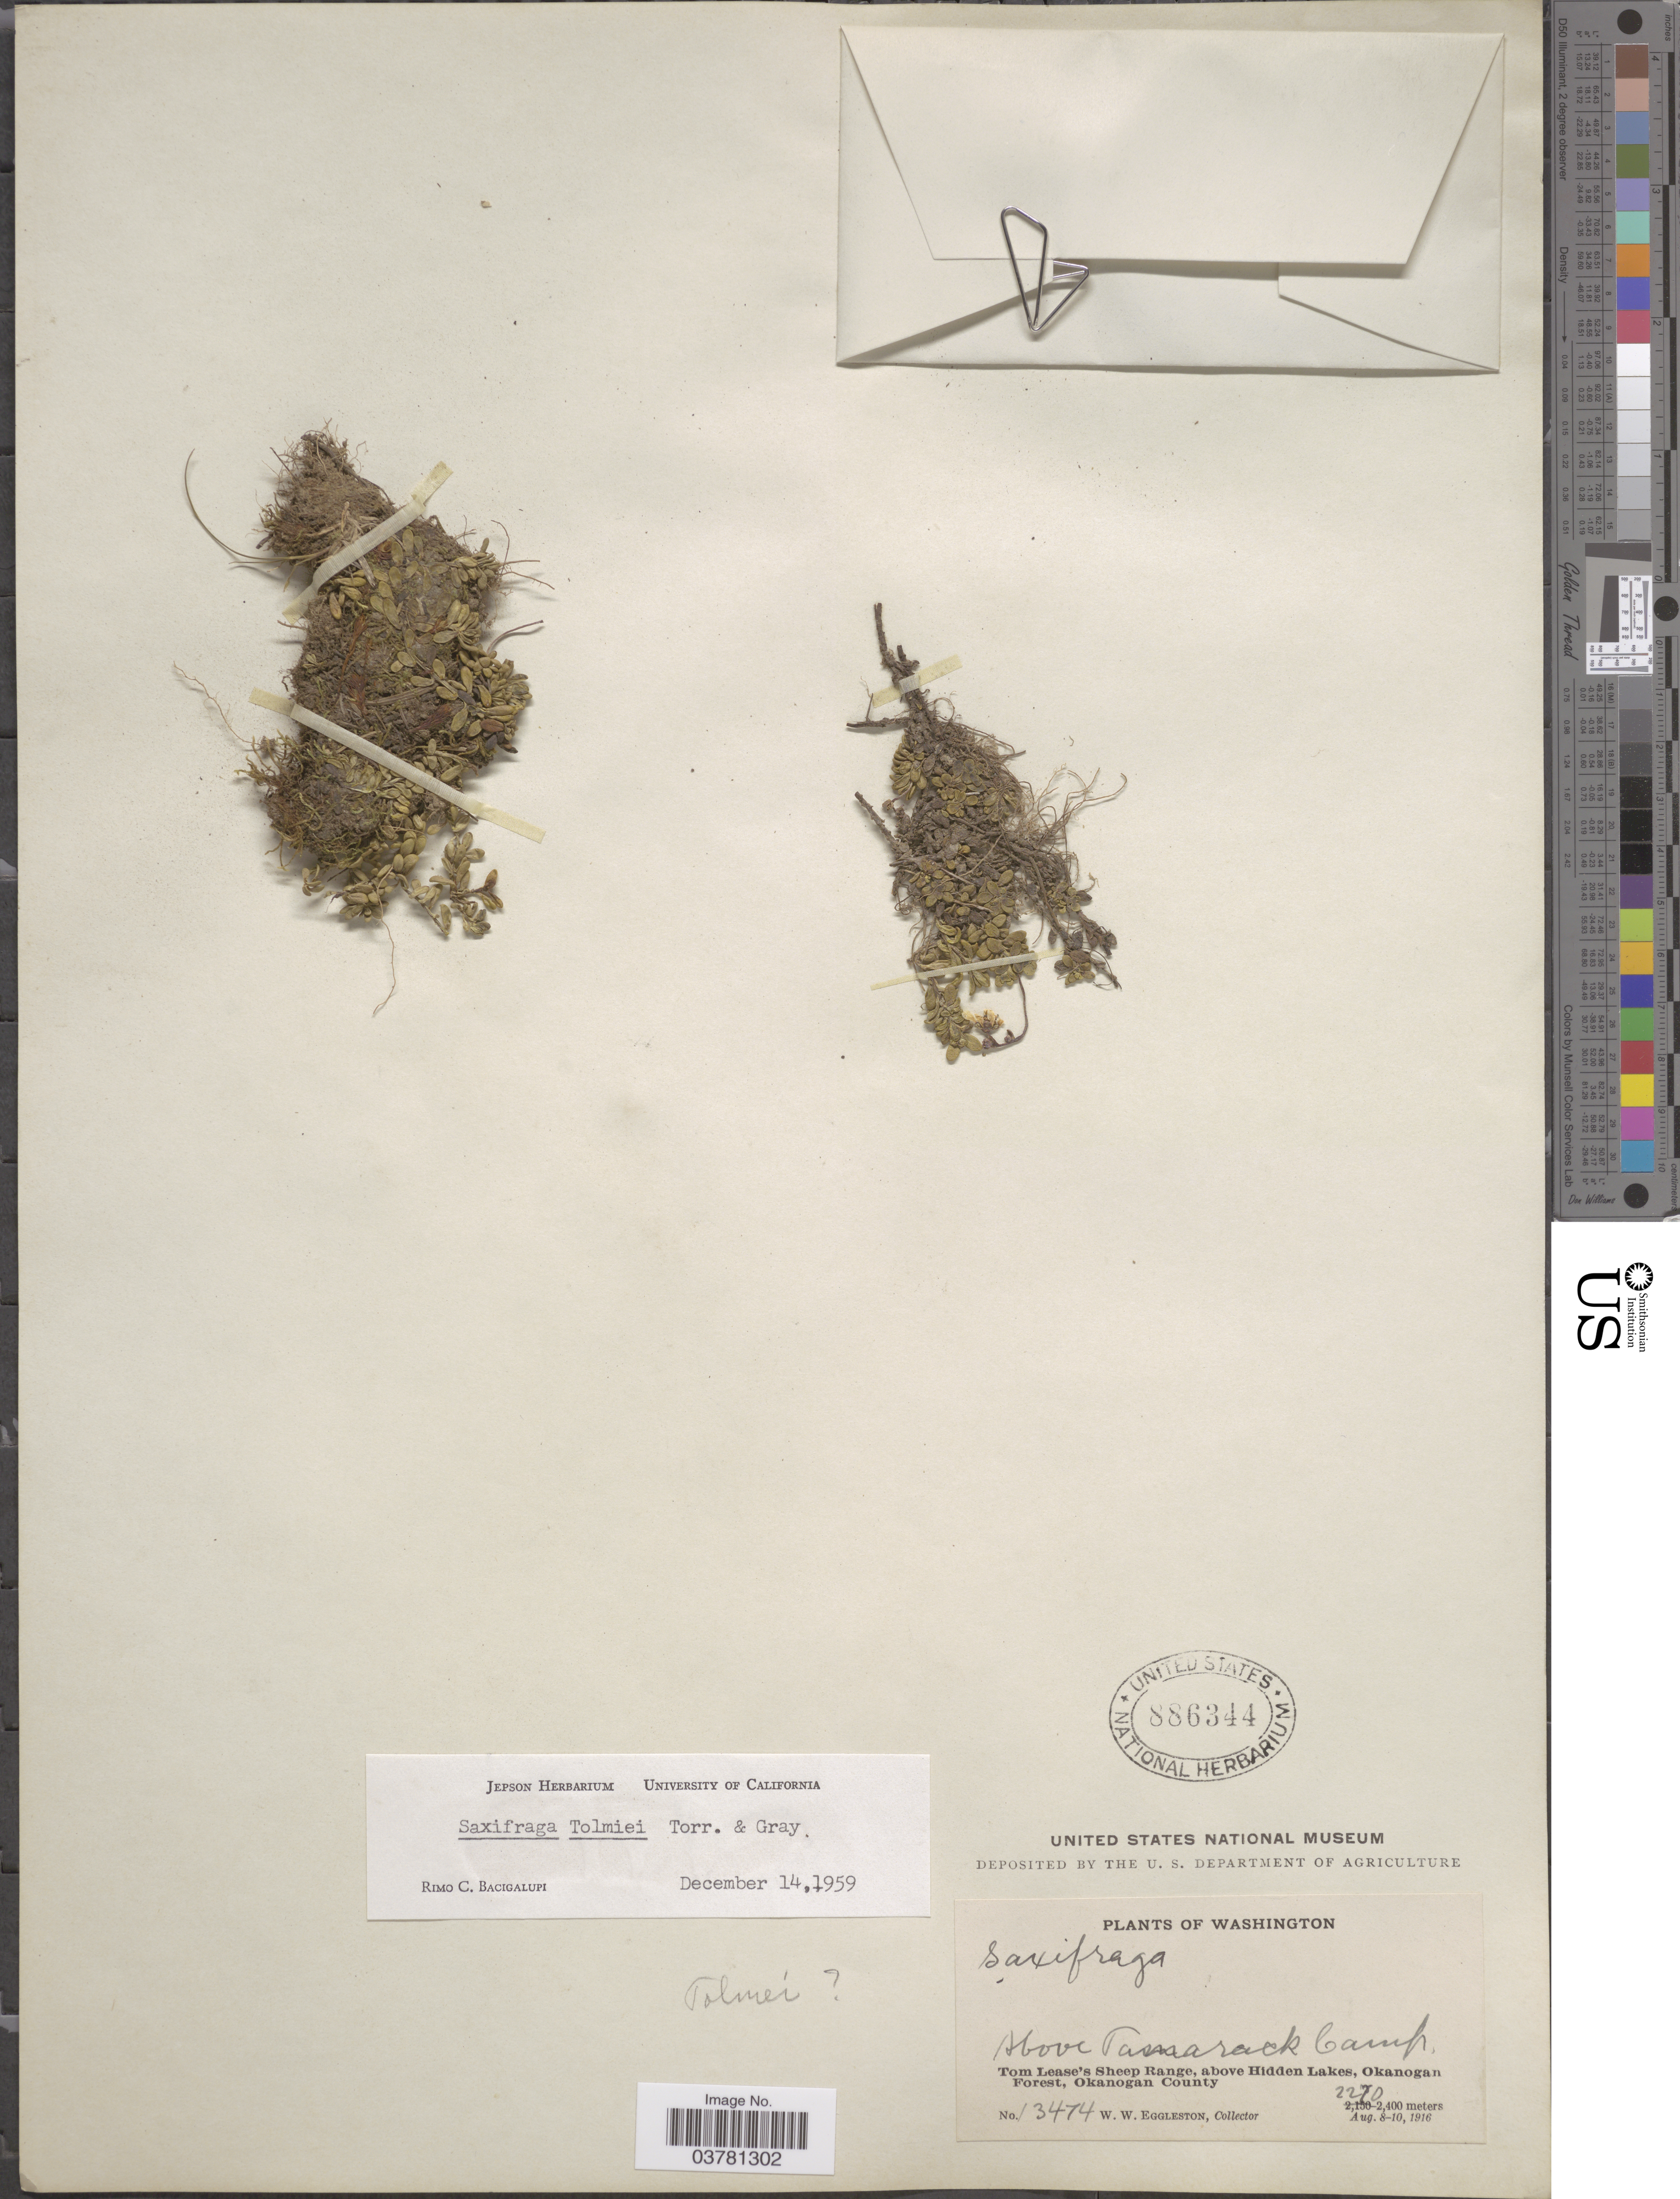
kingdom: Plantae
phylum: Tracheophyta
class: Magnoliopsida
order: Saxifragales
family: Saxifragaceae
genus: Micranthes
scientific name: Micranthes tolmiei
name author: (Torr. & A. Gray) Brouillet & Gornall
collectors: W. W. Eggleston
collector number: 13474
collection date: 1916-08-08/1916-08-10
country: United States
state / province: Washington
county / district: Okanogan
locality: Above Tamarack Camp, Tom Lease's Sheep Range, above Hidden Lakes, Okanogan Forest, Okanogan County.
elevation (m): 2270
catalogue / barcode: US 886344